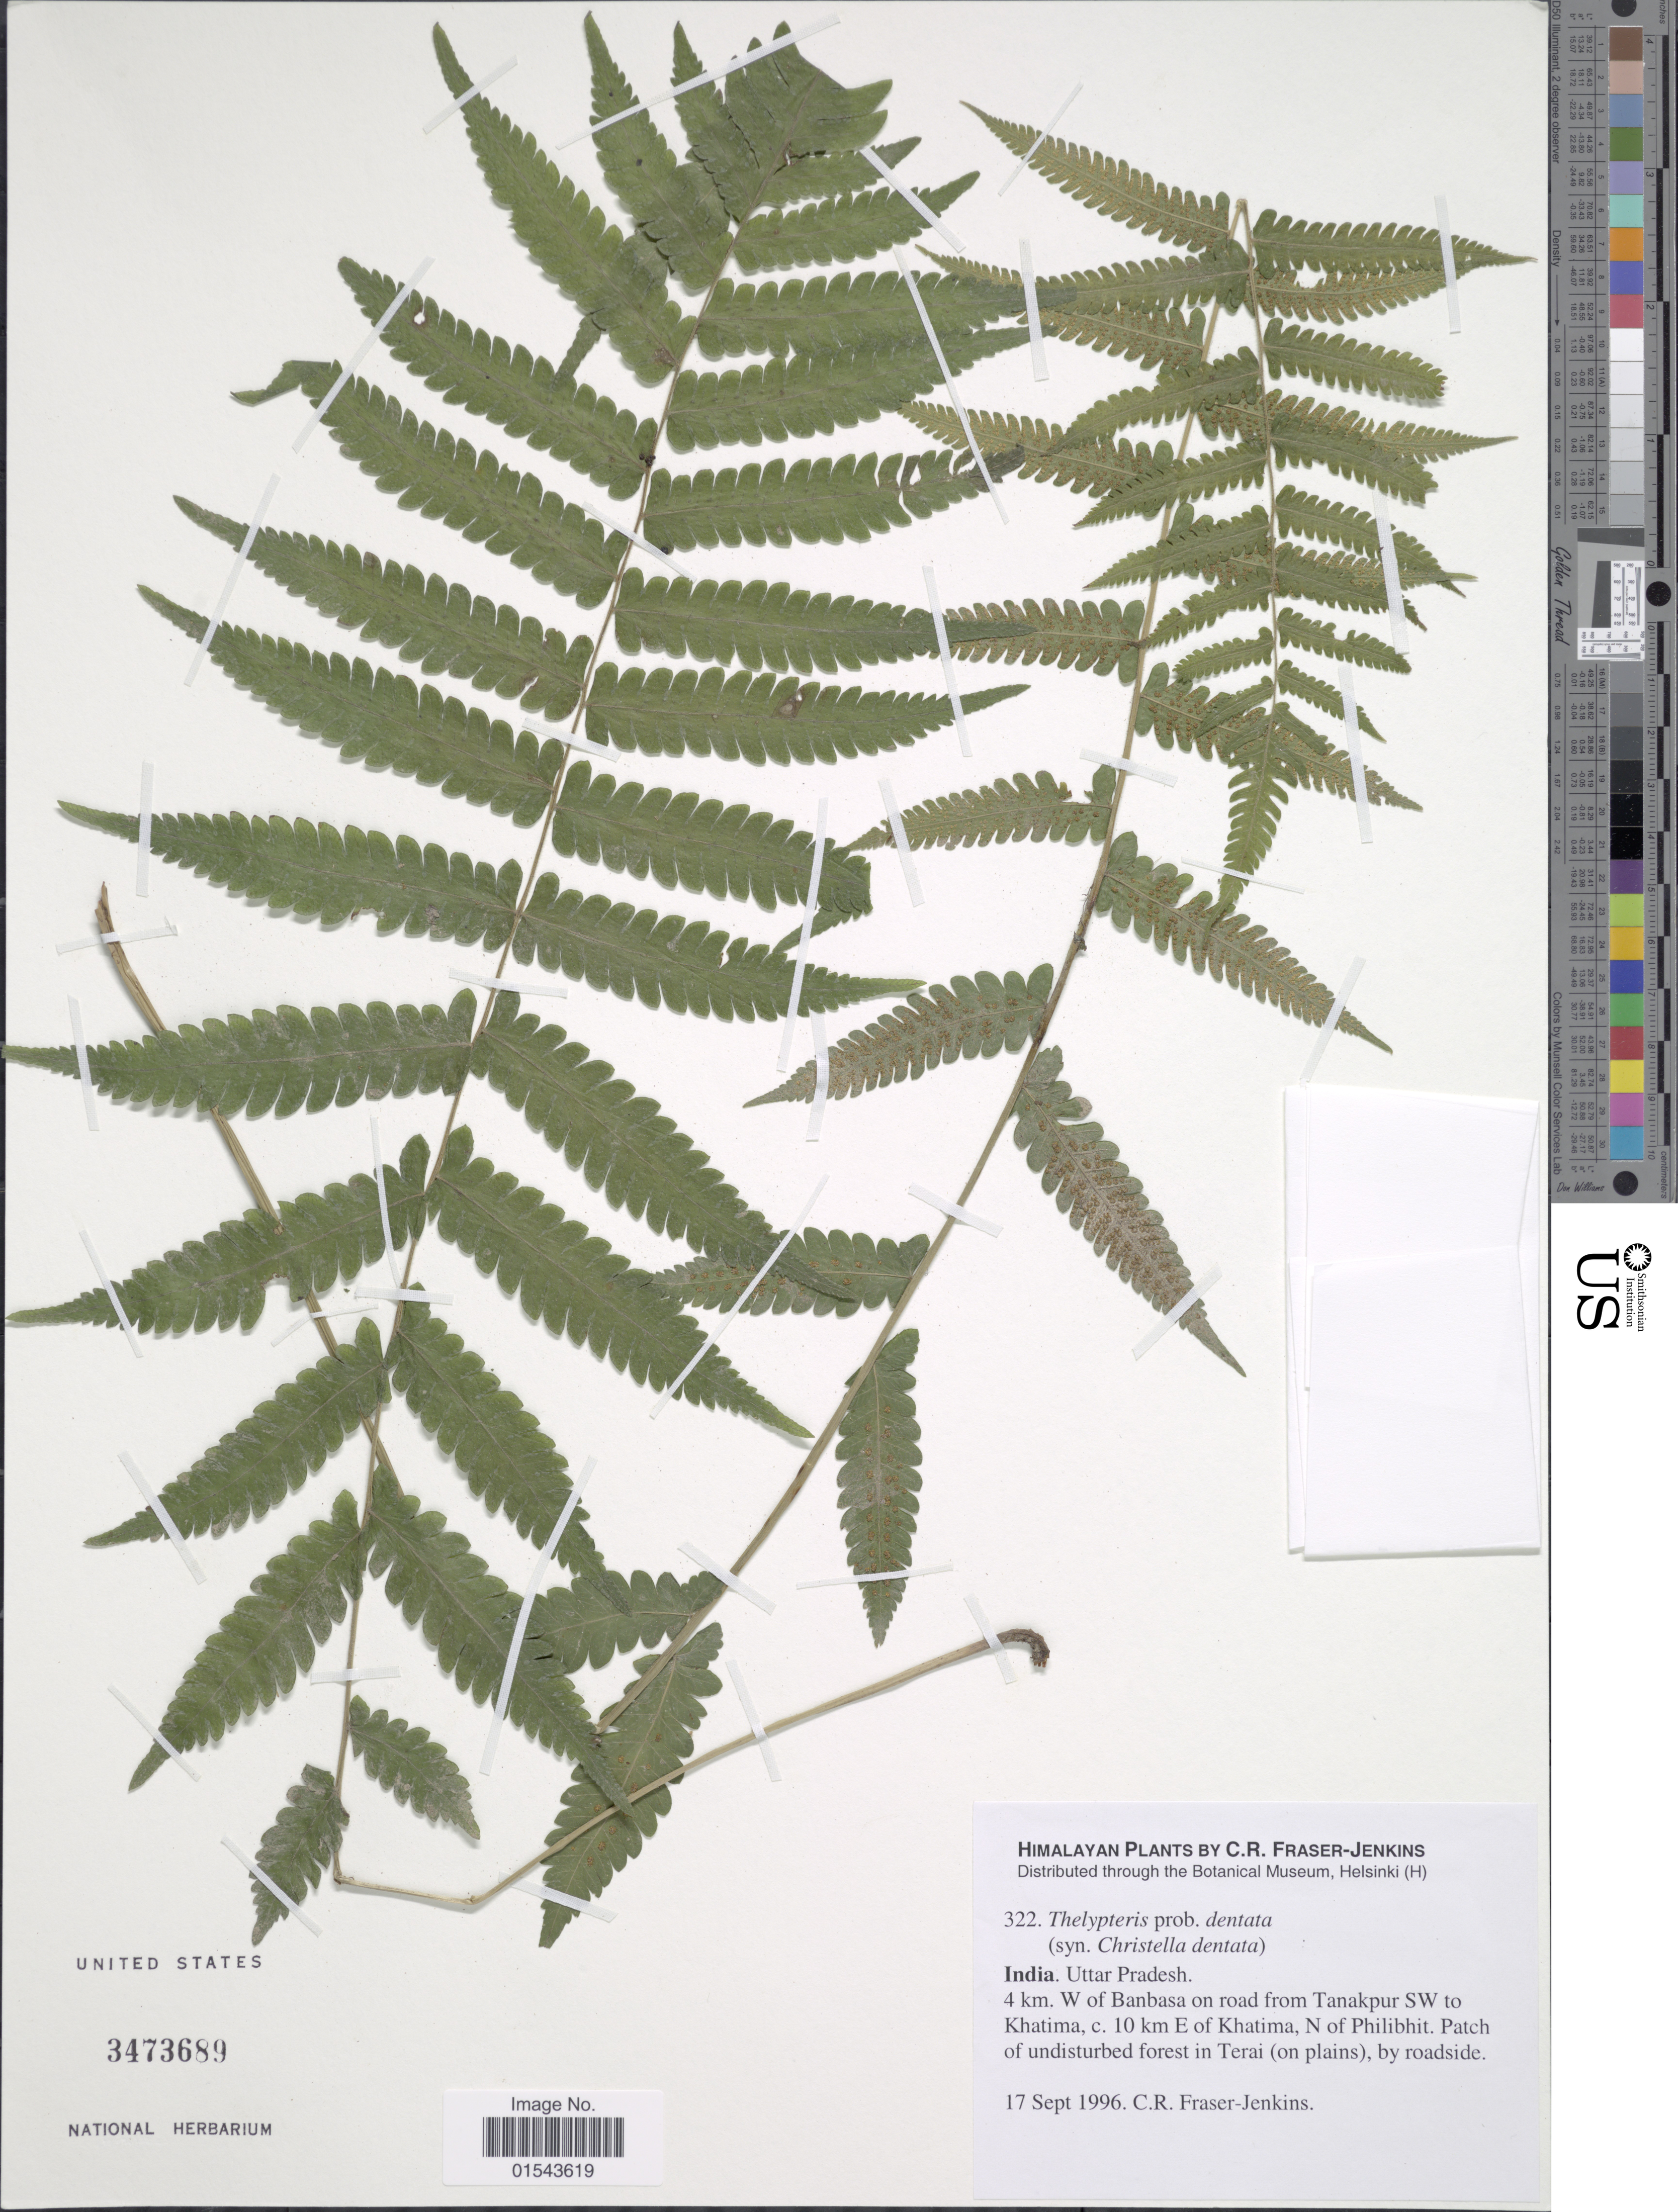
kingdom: Plantae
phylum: Tracheophyta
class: Polypodiopsida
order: Polypodiales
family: Thelypteridaceae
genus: Christella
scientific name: Christella dentata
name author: (Forssk.) Brownsey & Jermy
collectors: C. R. Fraser-Jenkins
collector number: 322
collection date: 1996-09-17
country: India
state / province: Uttar Pradesh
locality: Himalaya, 4 km. W of Banbasa on road from Tanakpur SW to Khatima, 10 km E of Khatima, N of Philibit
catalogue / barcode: US 3473689